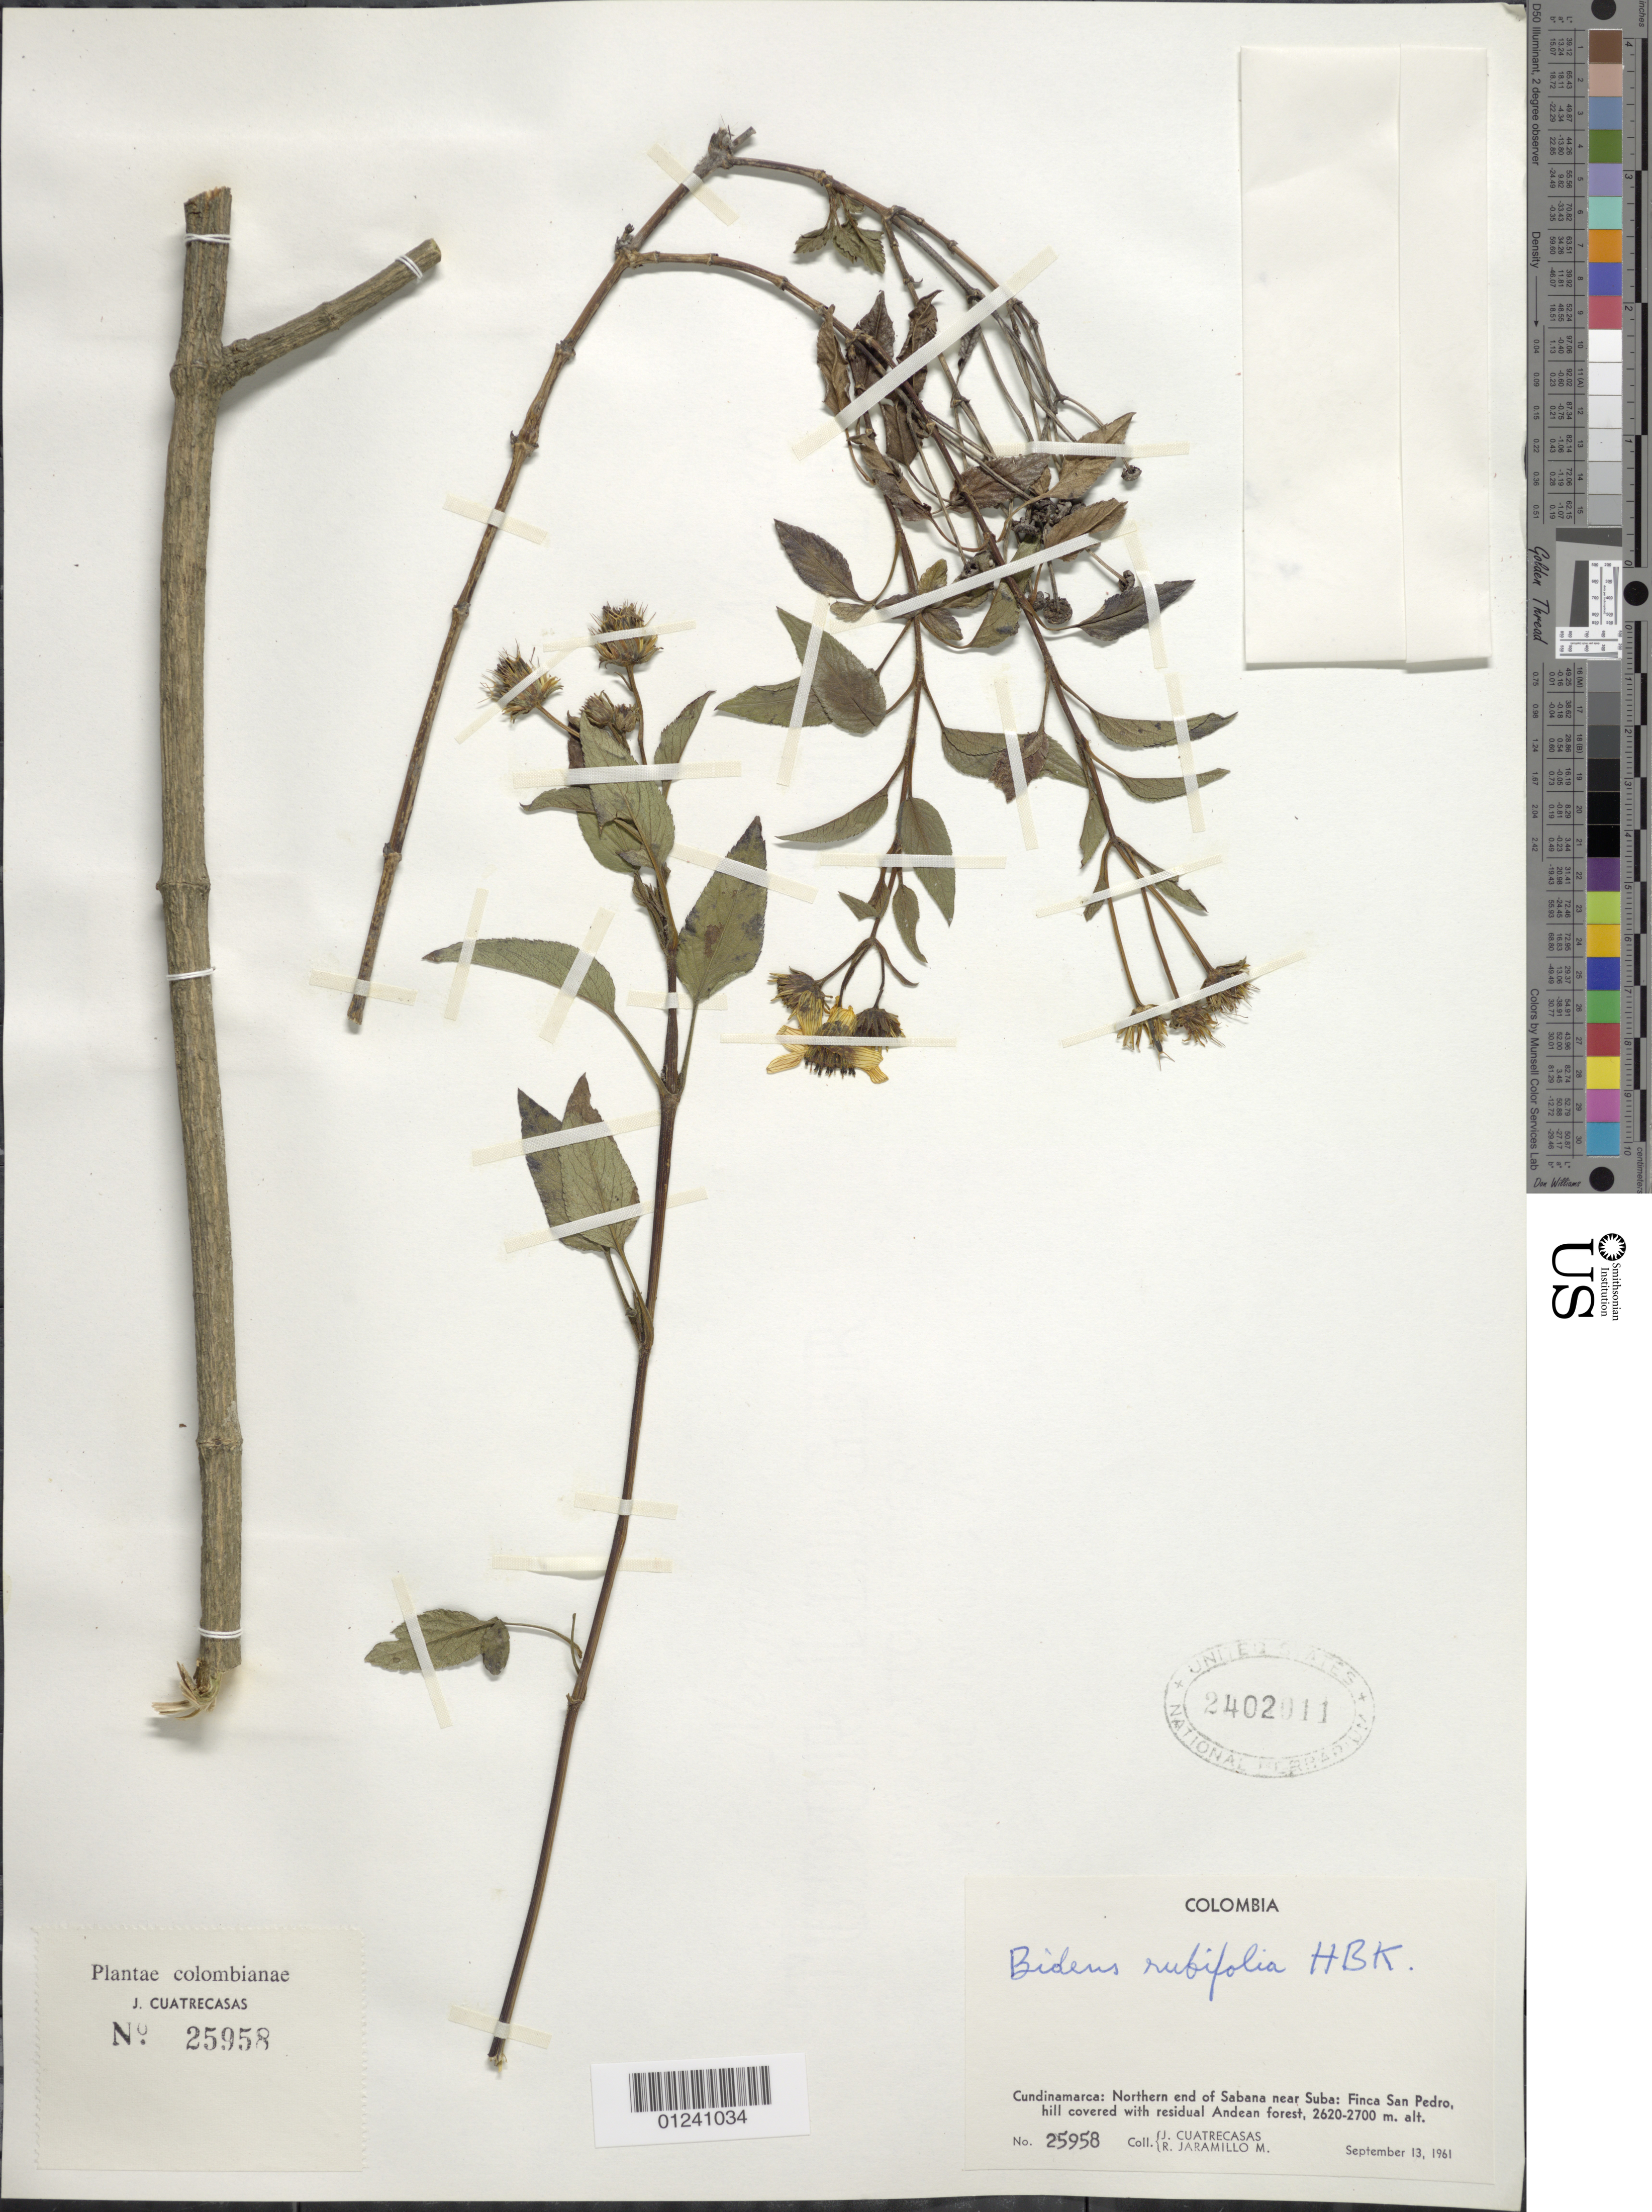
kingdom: Plantae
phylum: Tracheophyta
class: Magnoliopsida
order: Asterales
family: Asteraceae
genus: Bidens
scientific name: Bidens rubifolia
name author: Kunth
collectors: J. Cuatrecasas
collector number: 25958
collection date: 1961-09-13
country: Colombia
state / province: Cundinamarca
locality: Northern end of Sabana near Suba: Finca San Pedro, hill covered with residual Andean forest.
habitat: residual Andean forest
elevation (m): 2620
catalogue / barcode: US 2402011